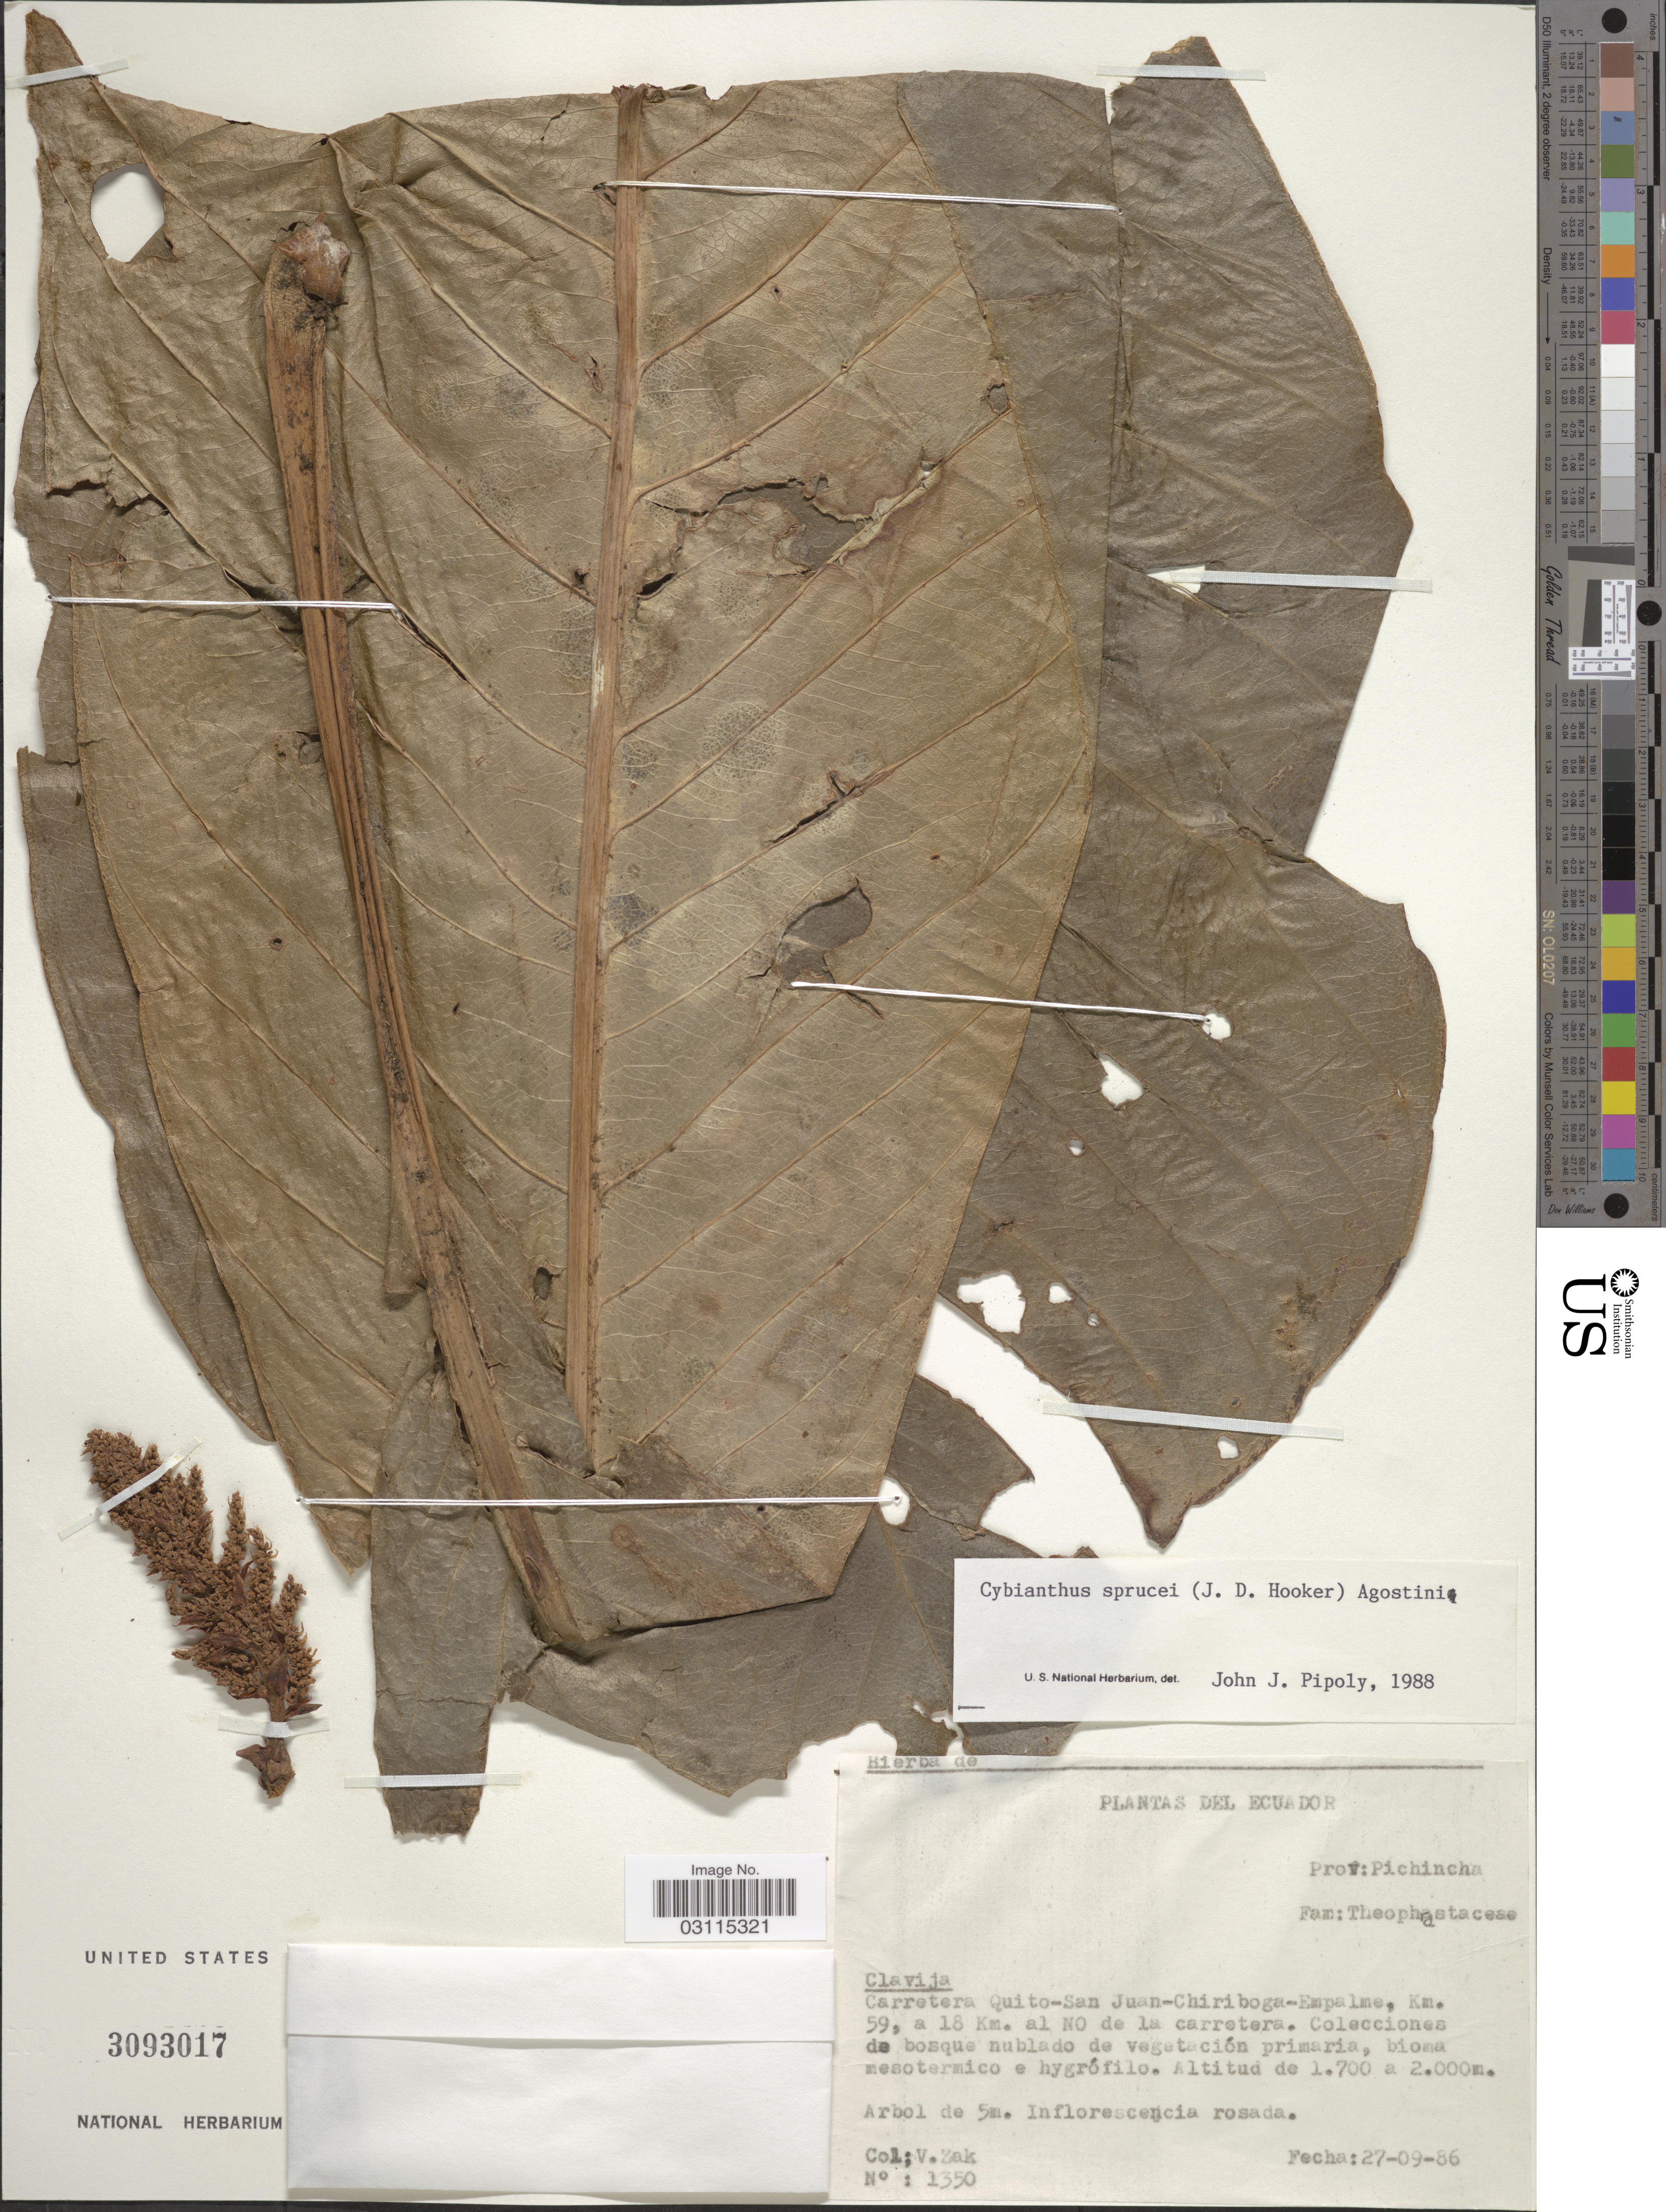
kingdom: Plantae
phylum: Tracheophyta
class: Magnoliopsida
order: Ericales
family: Primulaceae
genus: Cybianthus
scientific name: Cybianthus sprucei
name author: (Hook. f.) G. Agostini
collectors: V. Zak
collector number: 1350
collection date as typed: Transcribed d/m/y: 27/9/86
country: Ecuador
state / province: Pichincha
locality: Calvija, Carretera Quito-San Juan-Chiriboga-Empalme, Km. 59, a 18 Km. al NO de la carretera.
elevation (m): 1700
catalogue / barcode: US 3093017